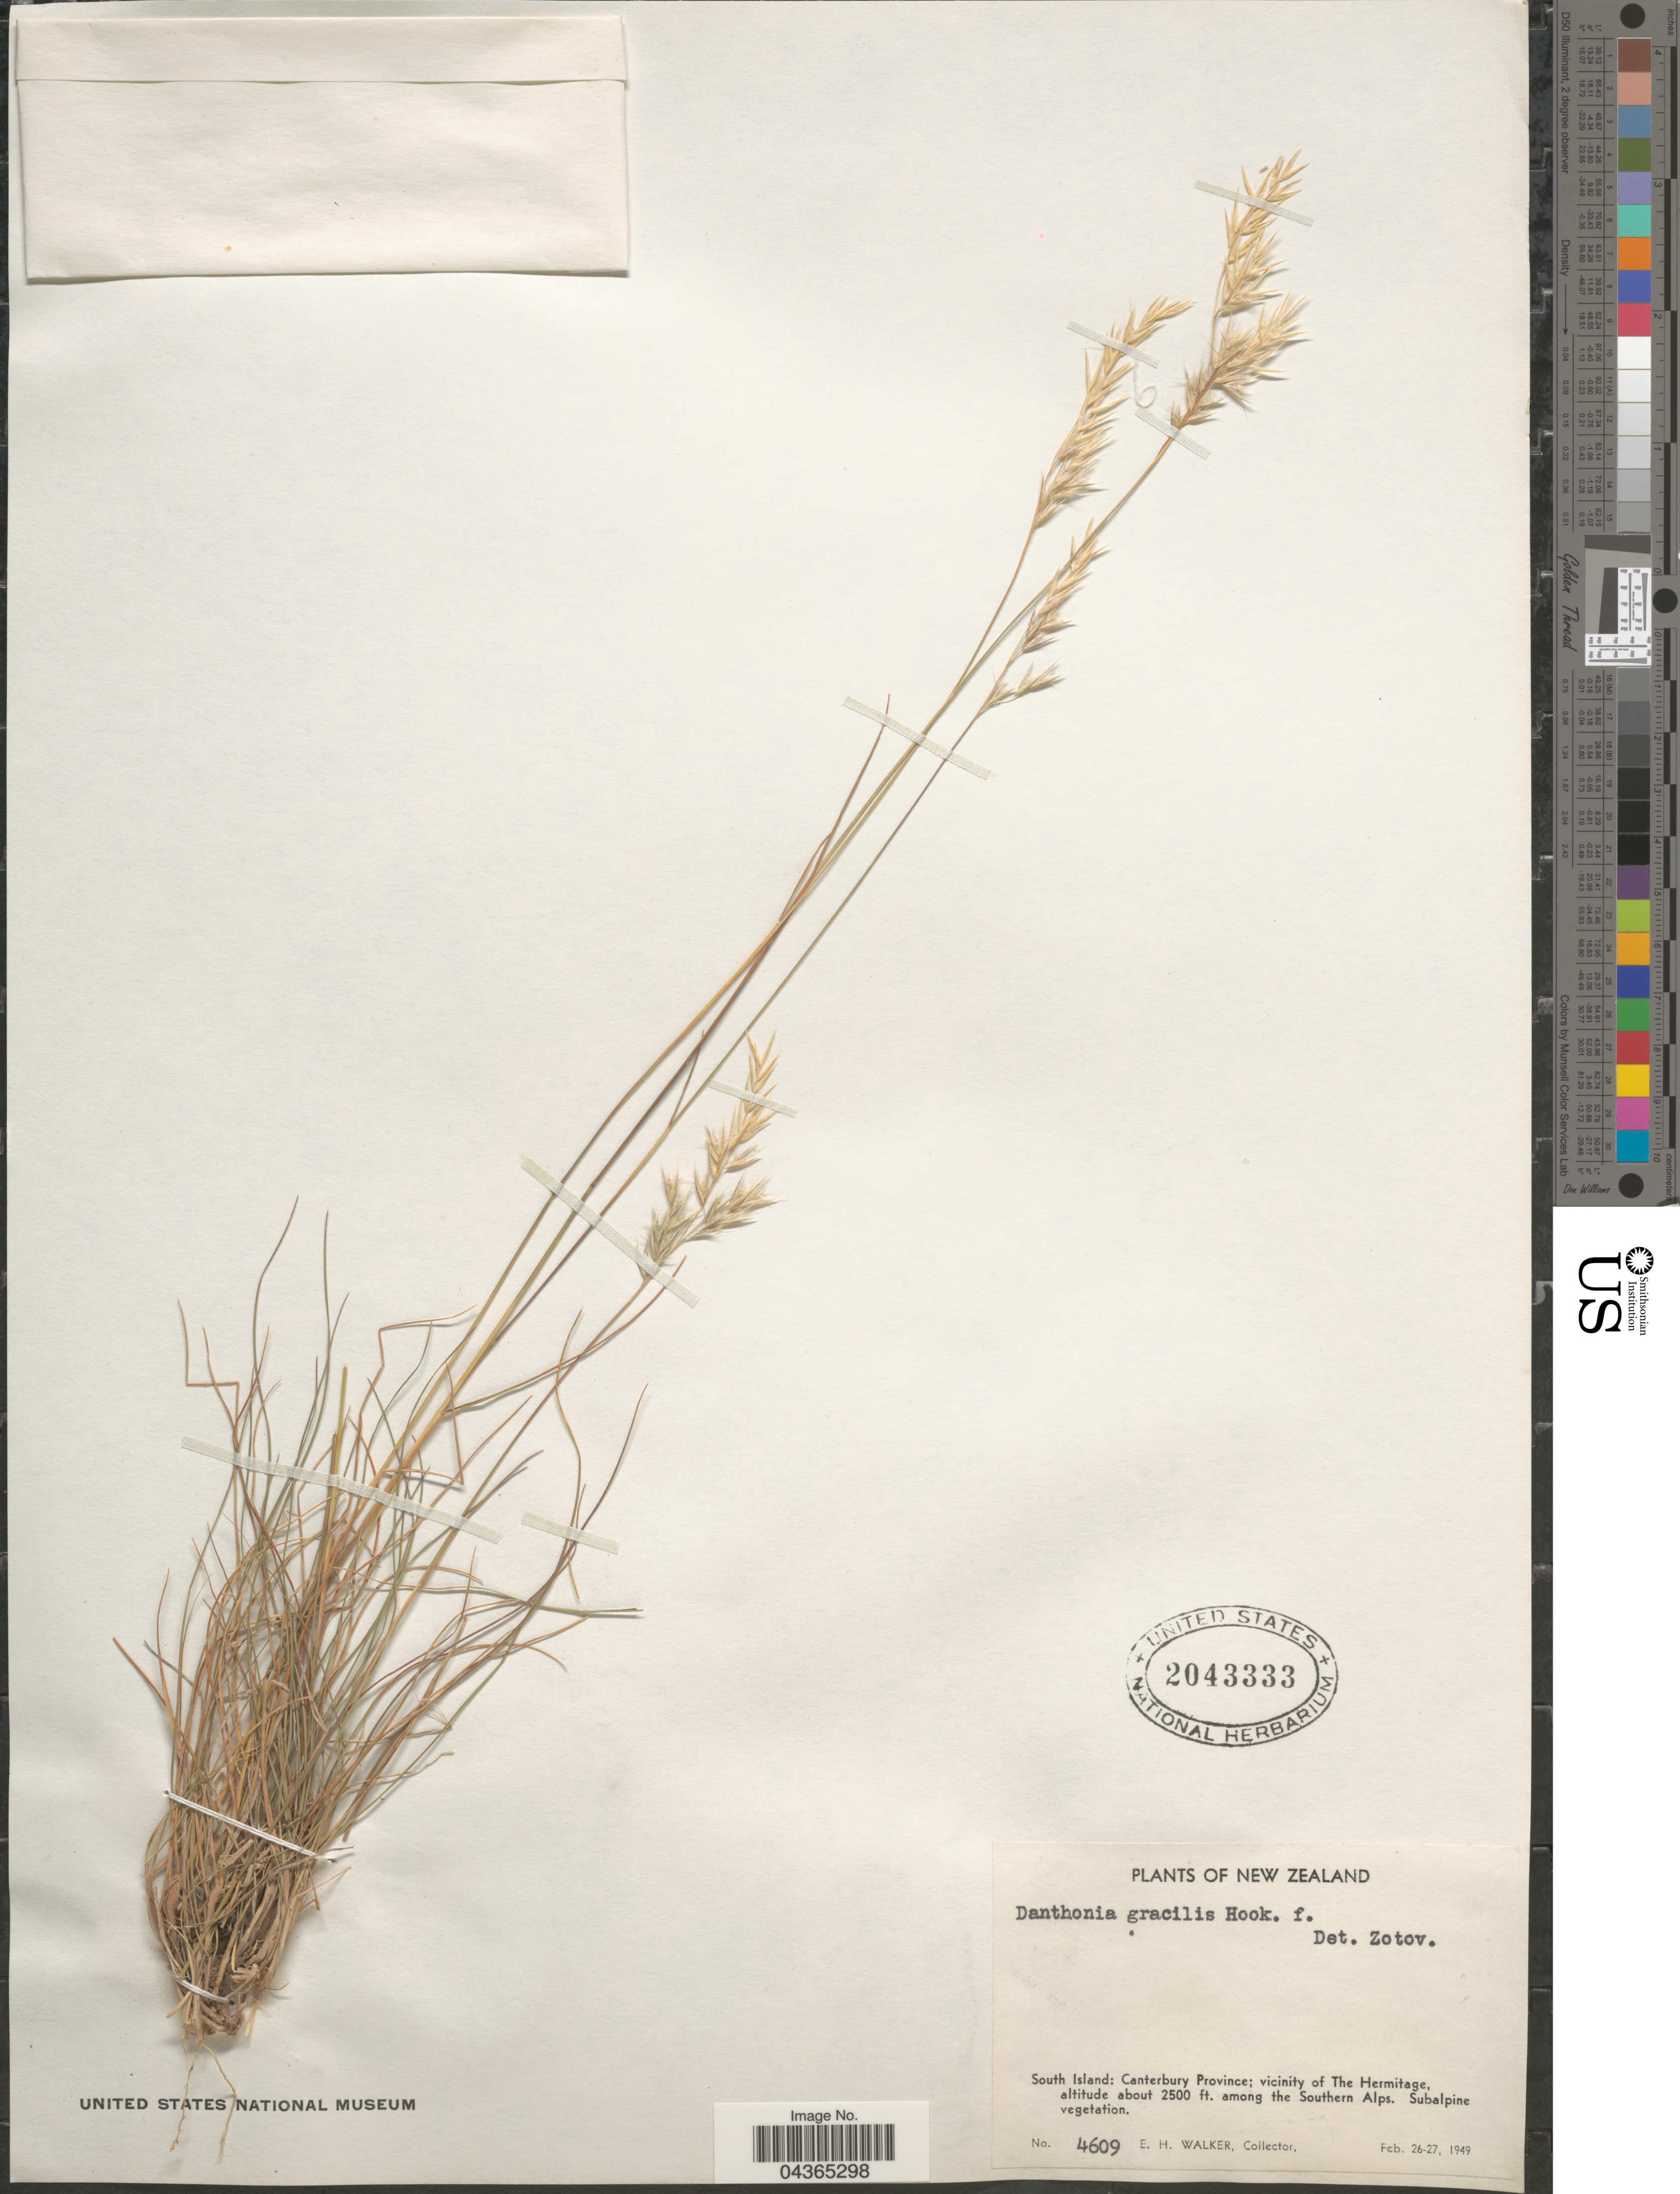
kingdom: Plantae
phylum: Tracheophyta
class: Liliopsida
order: Poales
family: Poaceae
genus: Rytidosperma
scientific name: Rytidosperma gracile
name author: (Hook. f.) Connor & Edgar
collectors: E. H. Walker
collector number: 4609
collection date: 1949-02-26/1949-02-27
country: New Zealand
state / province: Canterbury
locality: South Island: vicinity of The Hermitage, among the Southern Alps. Subalpine vegetation.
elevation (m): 762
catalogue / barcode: US 2043333